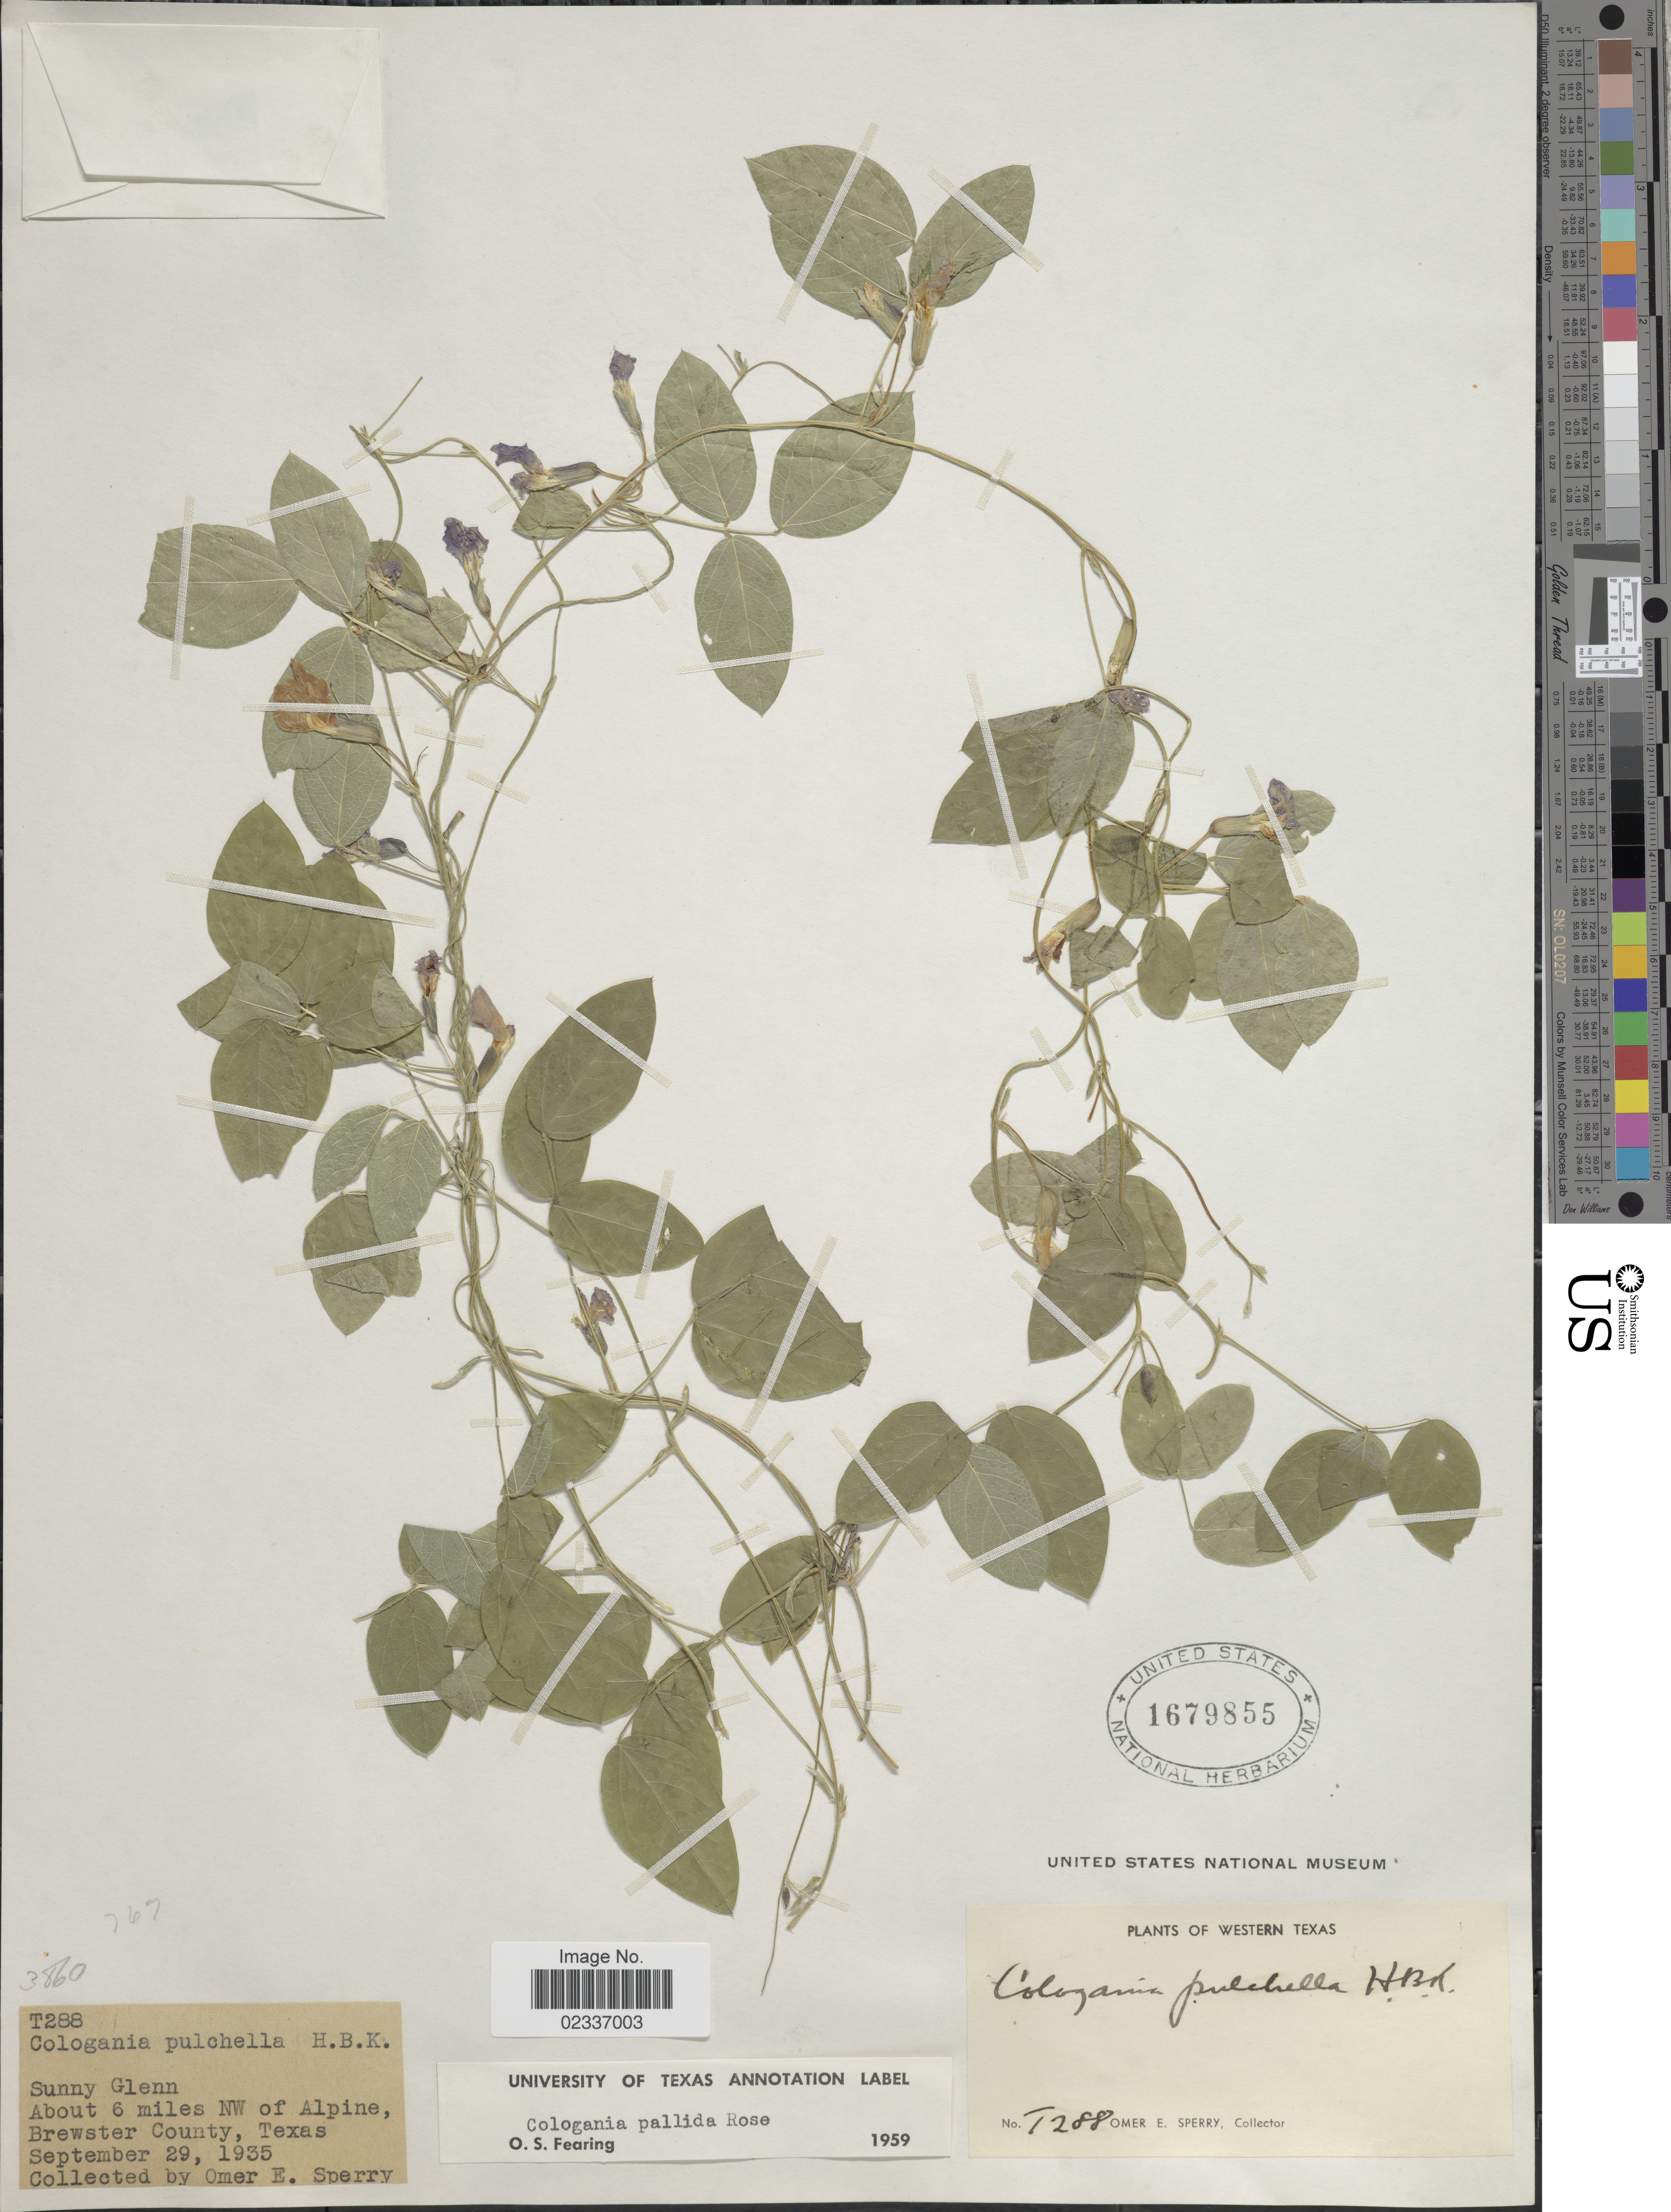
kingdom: Plantae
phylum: Tracheophyta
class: Magnoliopsida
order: Fabales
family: Fabaceae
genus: Cologania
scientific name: Cologania pallida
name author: Rose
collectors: O. E. Sperry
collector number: T288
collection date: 1935-09-29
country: United States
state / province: Texas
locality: Western Texas. Sunny Glenn. About 6 miles NW of Alpine Brewster County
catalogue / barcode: US 1679855